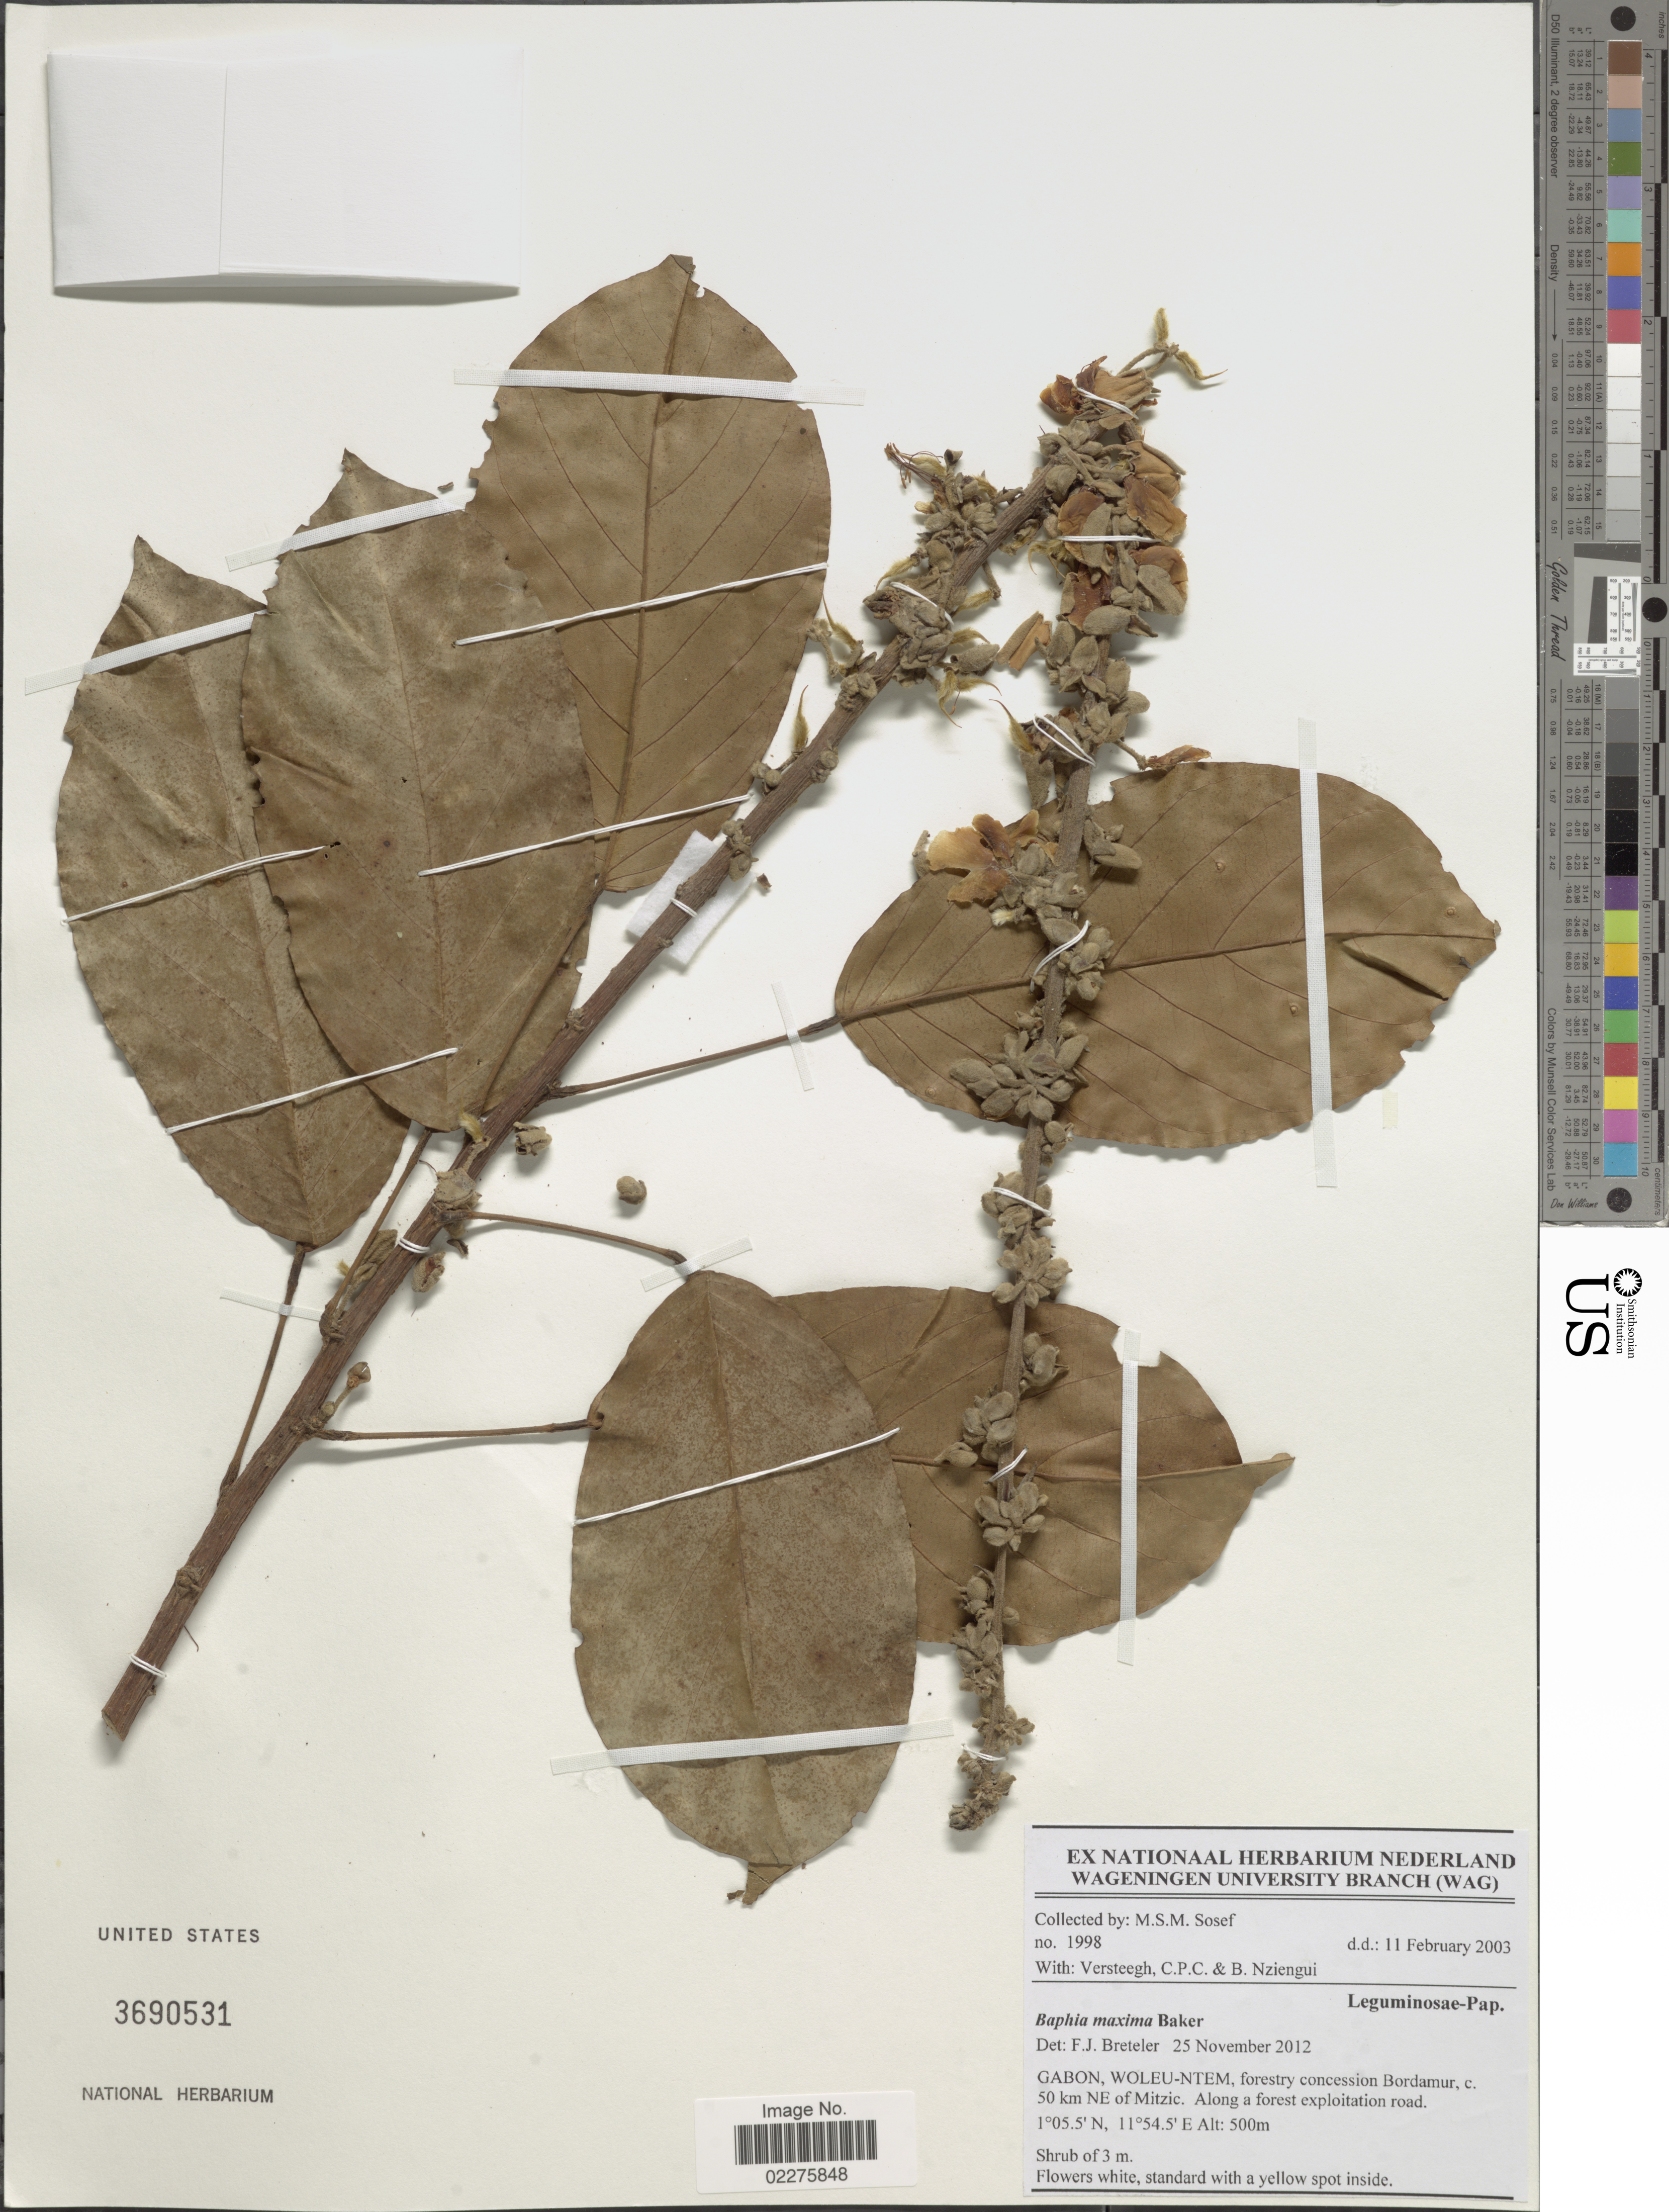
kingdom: Plantae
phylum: Tracheophyta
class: Magnoliopsida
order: Fabales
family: Fabaceae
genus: Baphia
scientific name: Baphia maxima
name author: Baker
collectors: M. Sosef, C. Versteegh & B. Nziengui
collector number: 1998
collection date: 2003-02-11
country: Gabon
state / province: Woleu-Ntem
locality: Forestry concession Bordamur, c. 50 km NE of Mitzic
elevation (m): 500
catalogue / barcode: US 3690531